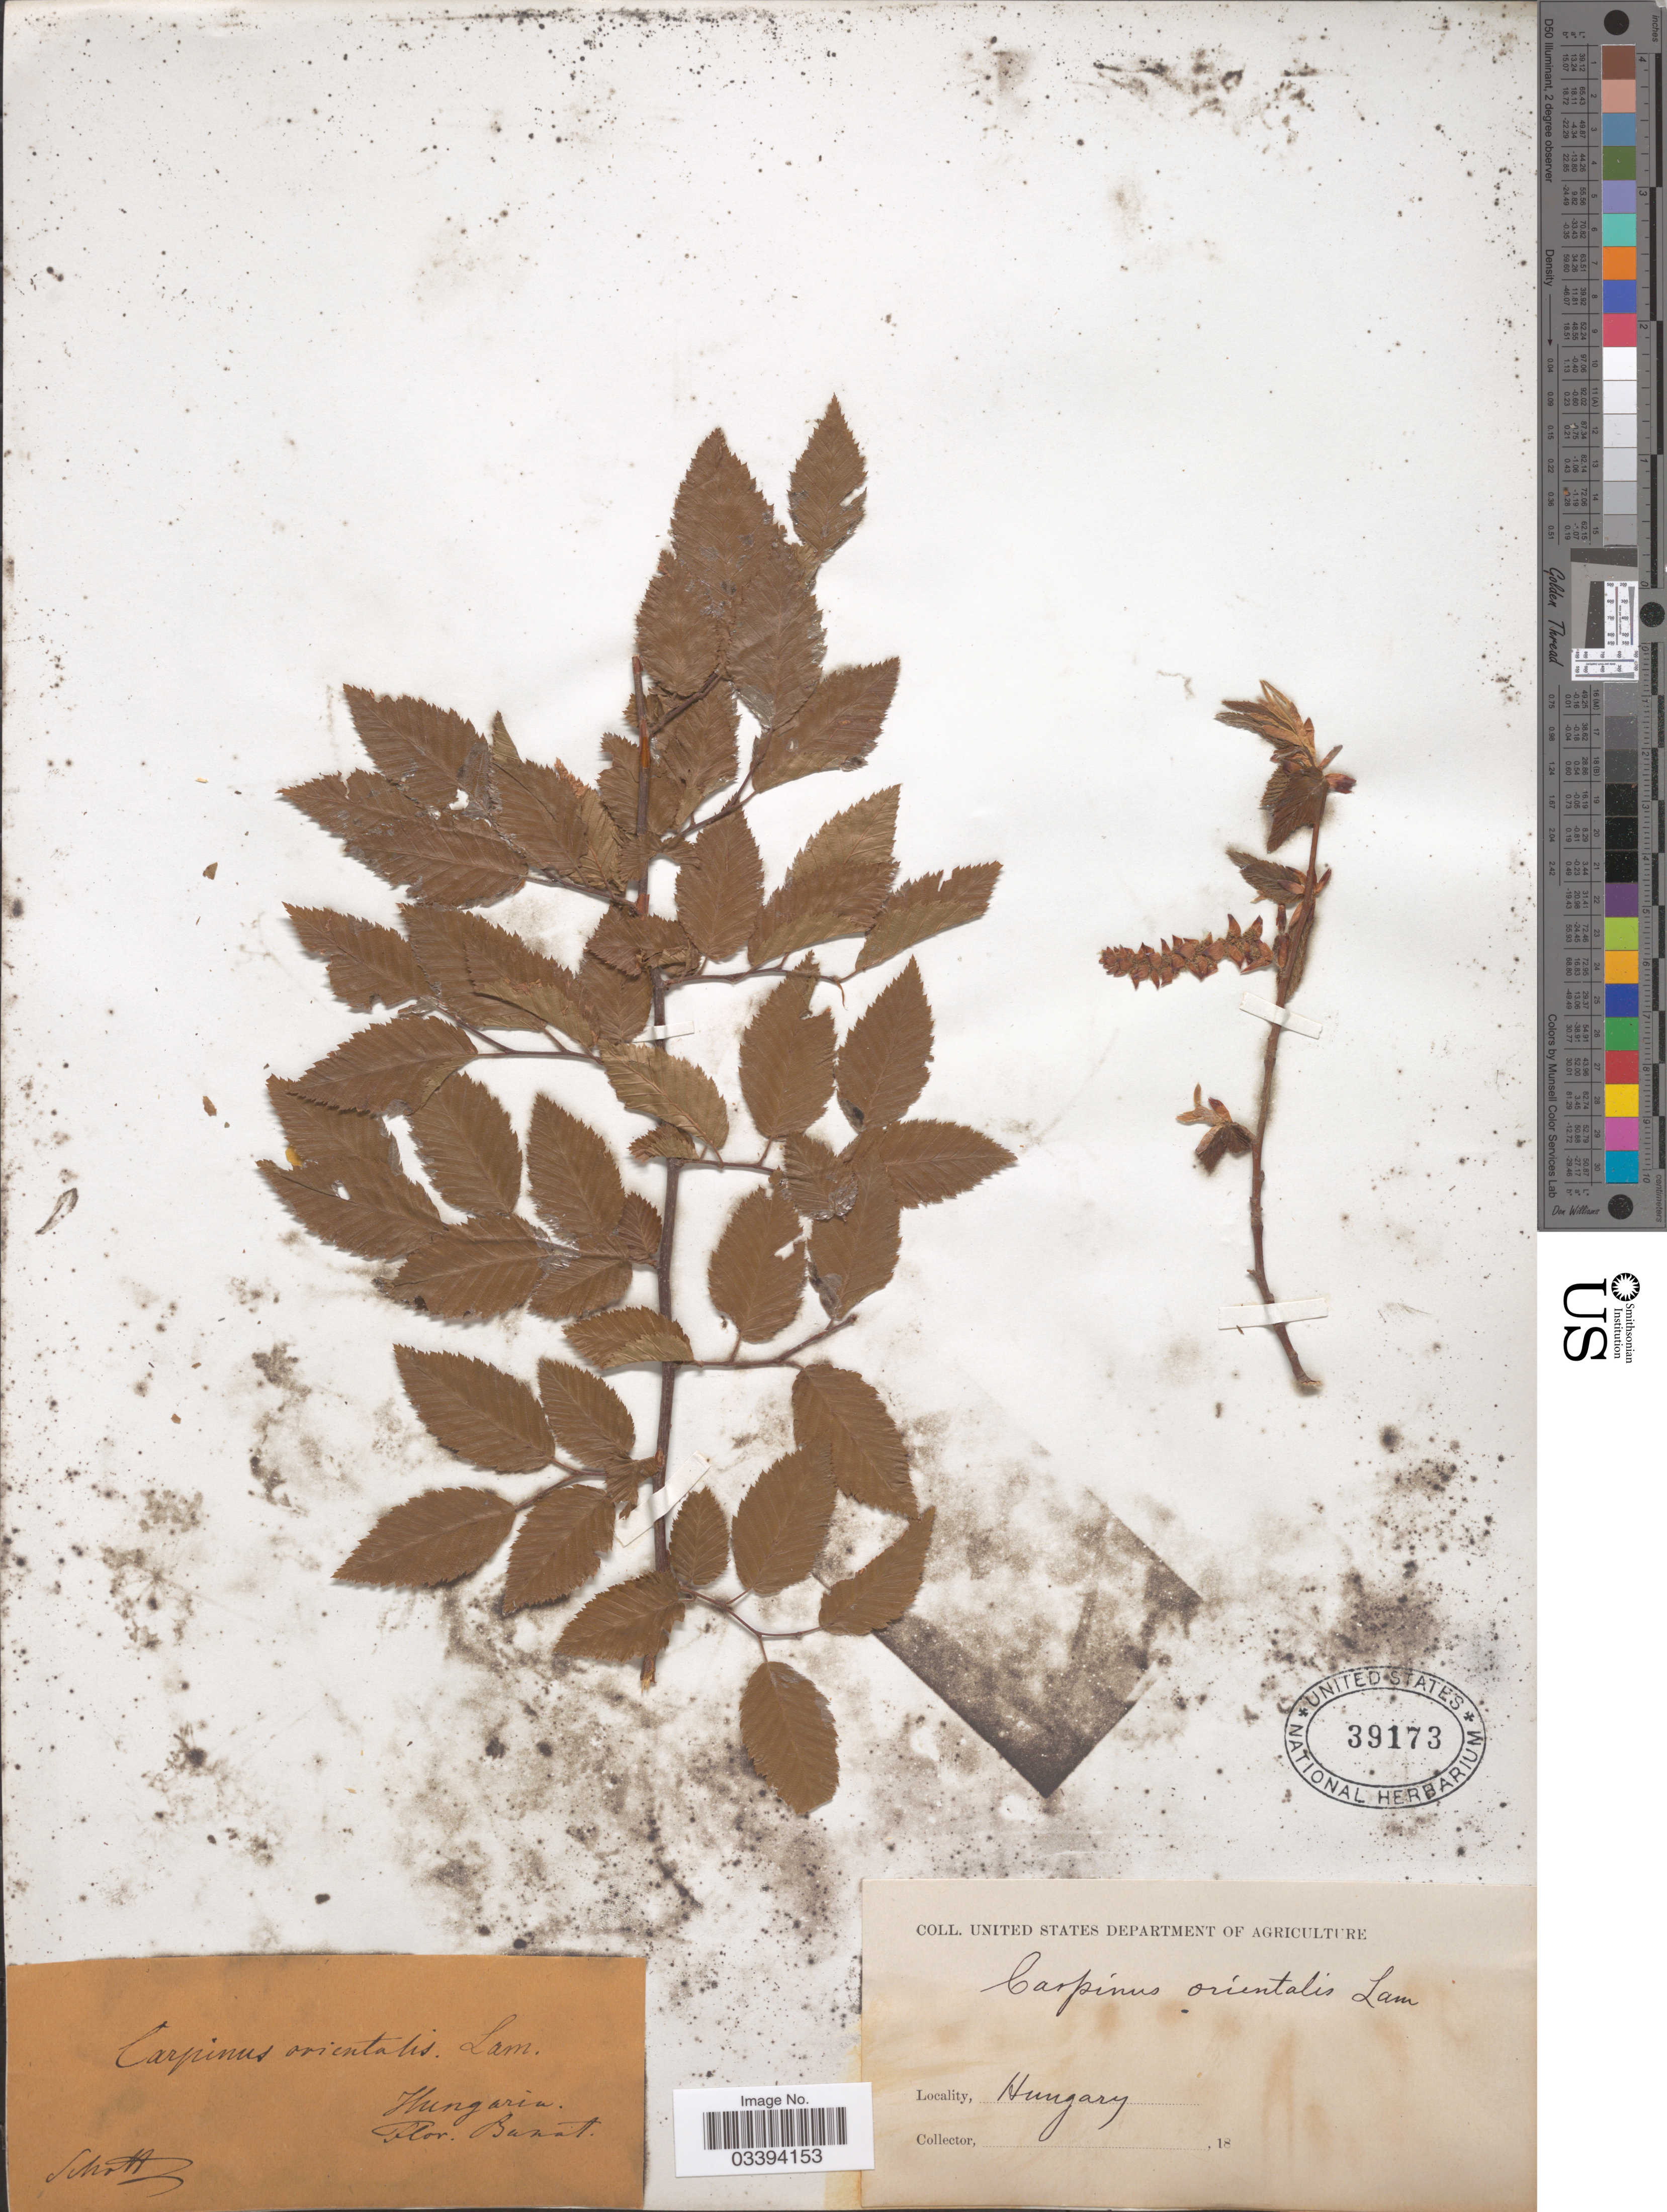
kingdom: Plantae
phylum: Tracheophyta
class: Magnoliopsida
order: Fagales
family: Betulaceae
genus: Carpinus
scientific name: Carpinus orientalis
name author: Mill.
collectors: -. Schottz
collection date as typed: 18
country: Hungary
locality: Banat.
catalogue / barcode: US 39173